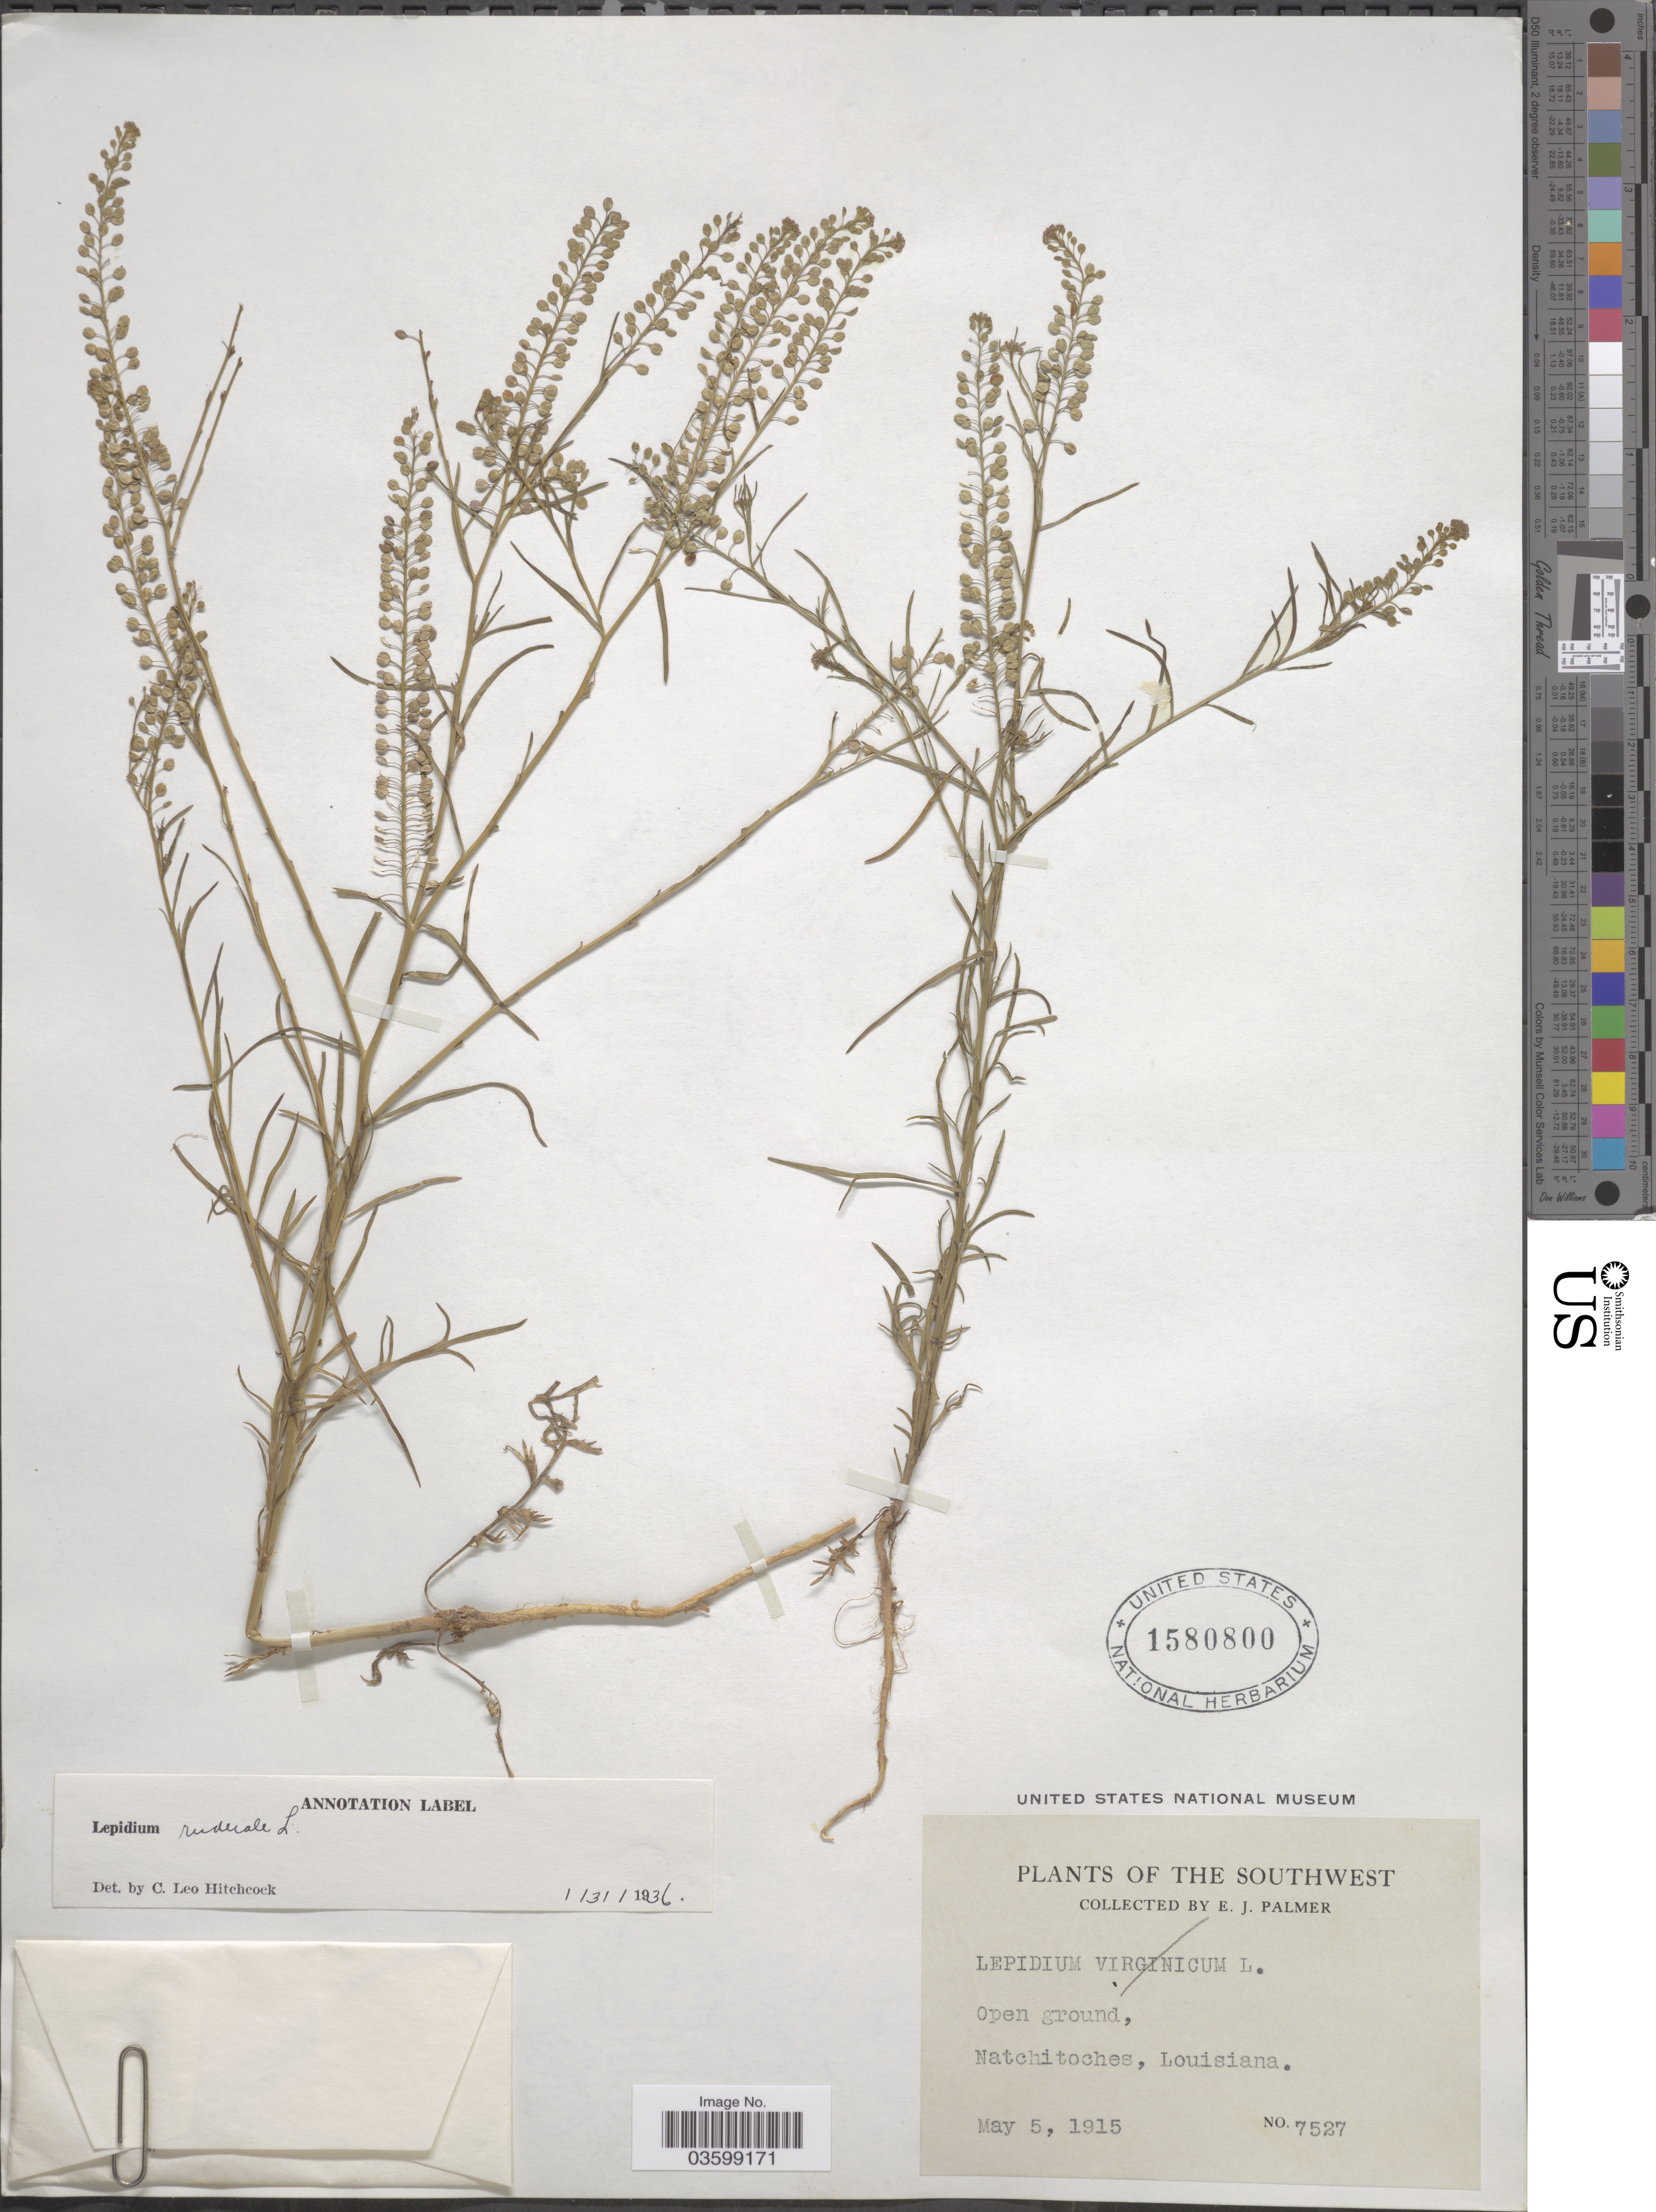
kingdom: Plantae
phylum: Tracheophyta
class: Magnoliopsida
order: Brassicales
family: Brassicaceae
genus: Lepidium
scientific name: Lepidium ruderale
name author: Burm. f.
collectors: E. J. Palmer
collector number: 7527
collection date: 1915-05-05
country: United States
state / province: Louisiana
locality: The Southwest. Matchitoches.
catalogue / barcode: US 1580800